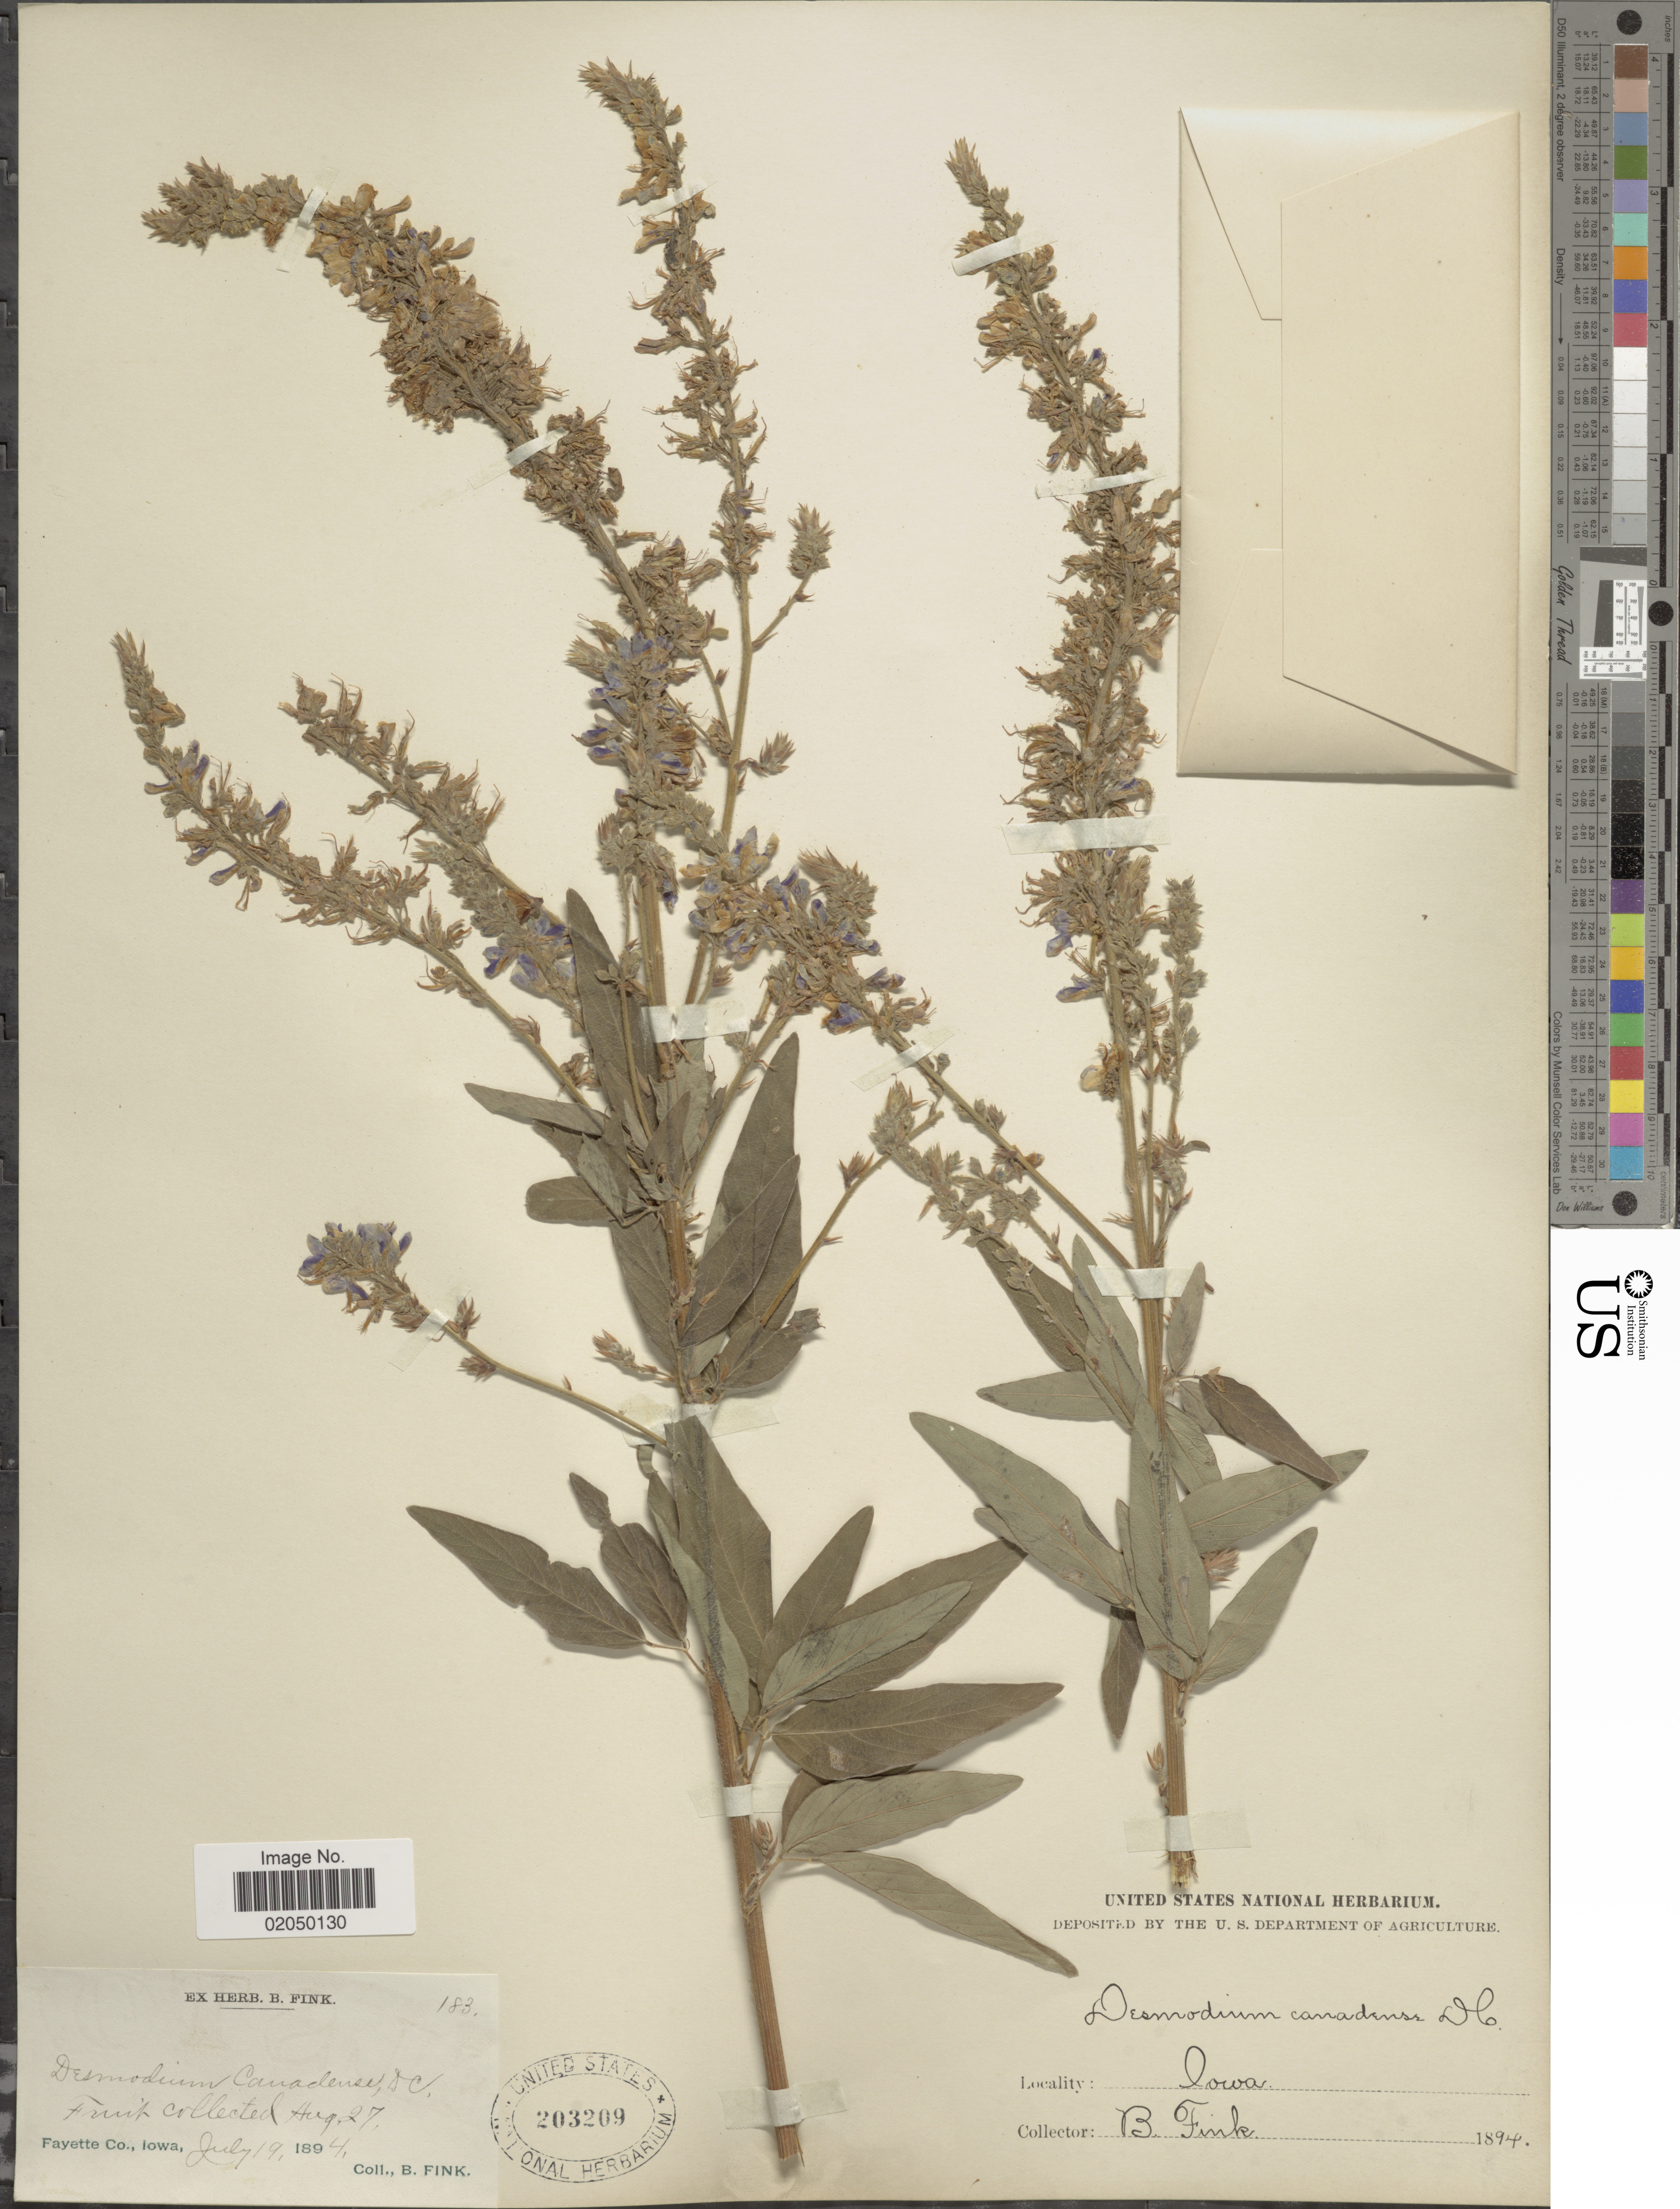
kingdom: Plantae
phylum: Tracheophyta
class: Magnoliopsida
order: Fabales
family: Fabaceae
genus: Desmodium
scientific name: Desmodium canadense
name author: (L.) DC.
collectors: B. Fink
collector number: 183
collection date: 1894-07-19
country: United States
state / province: Iowa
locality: Fayette Co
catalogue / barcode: US 203209